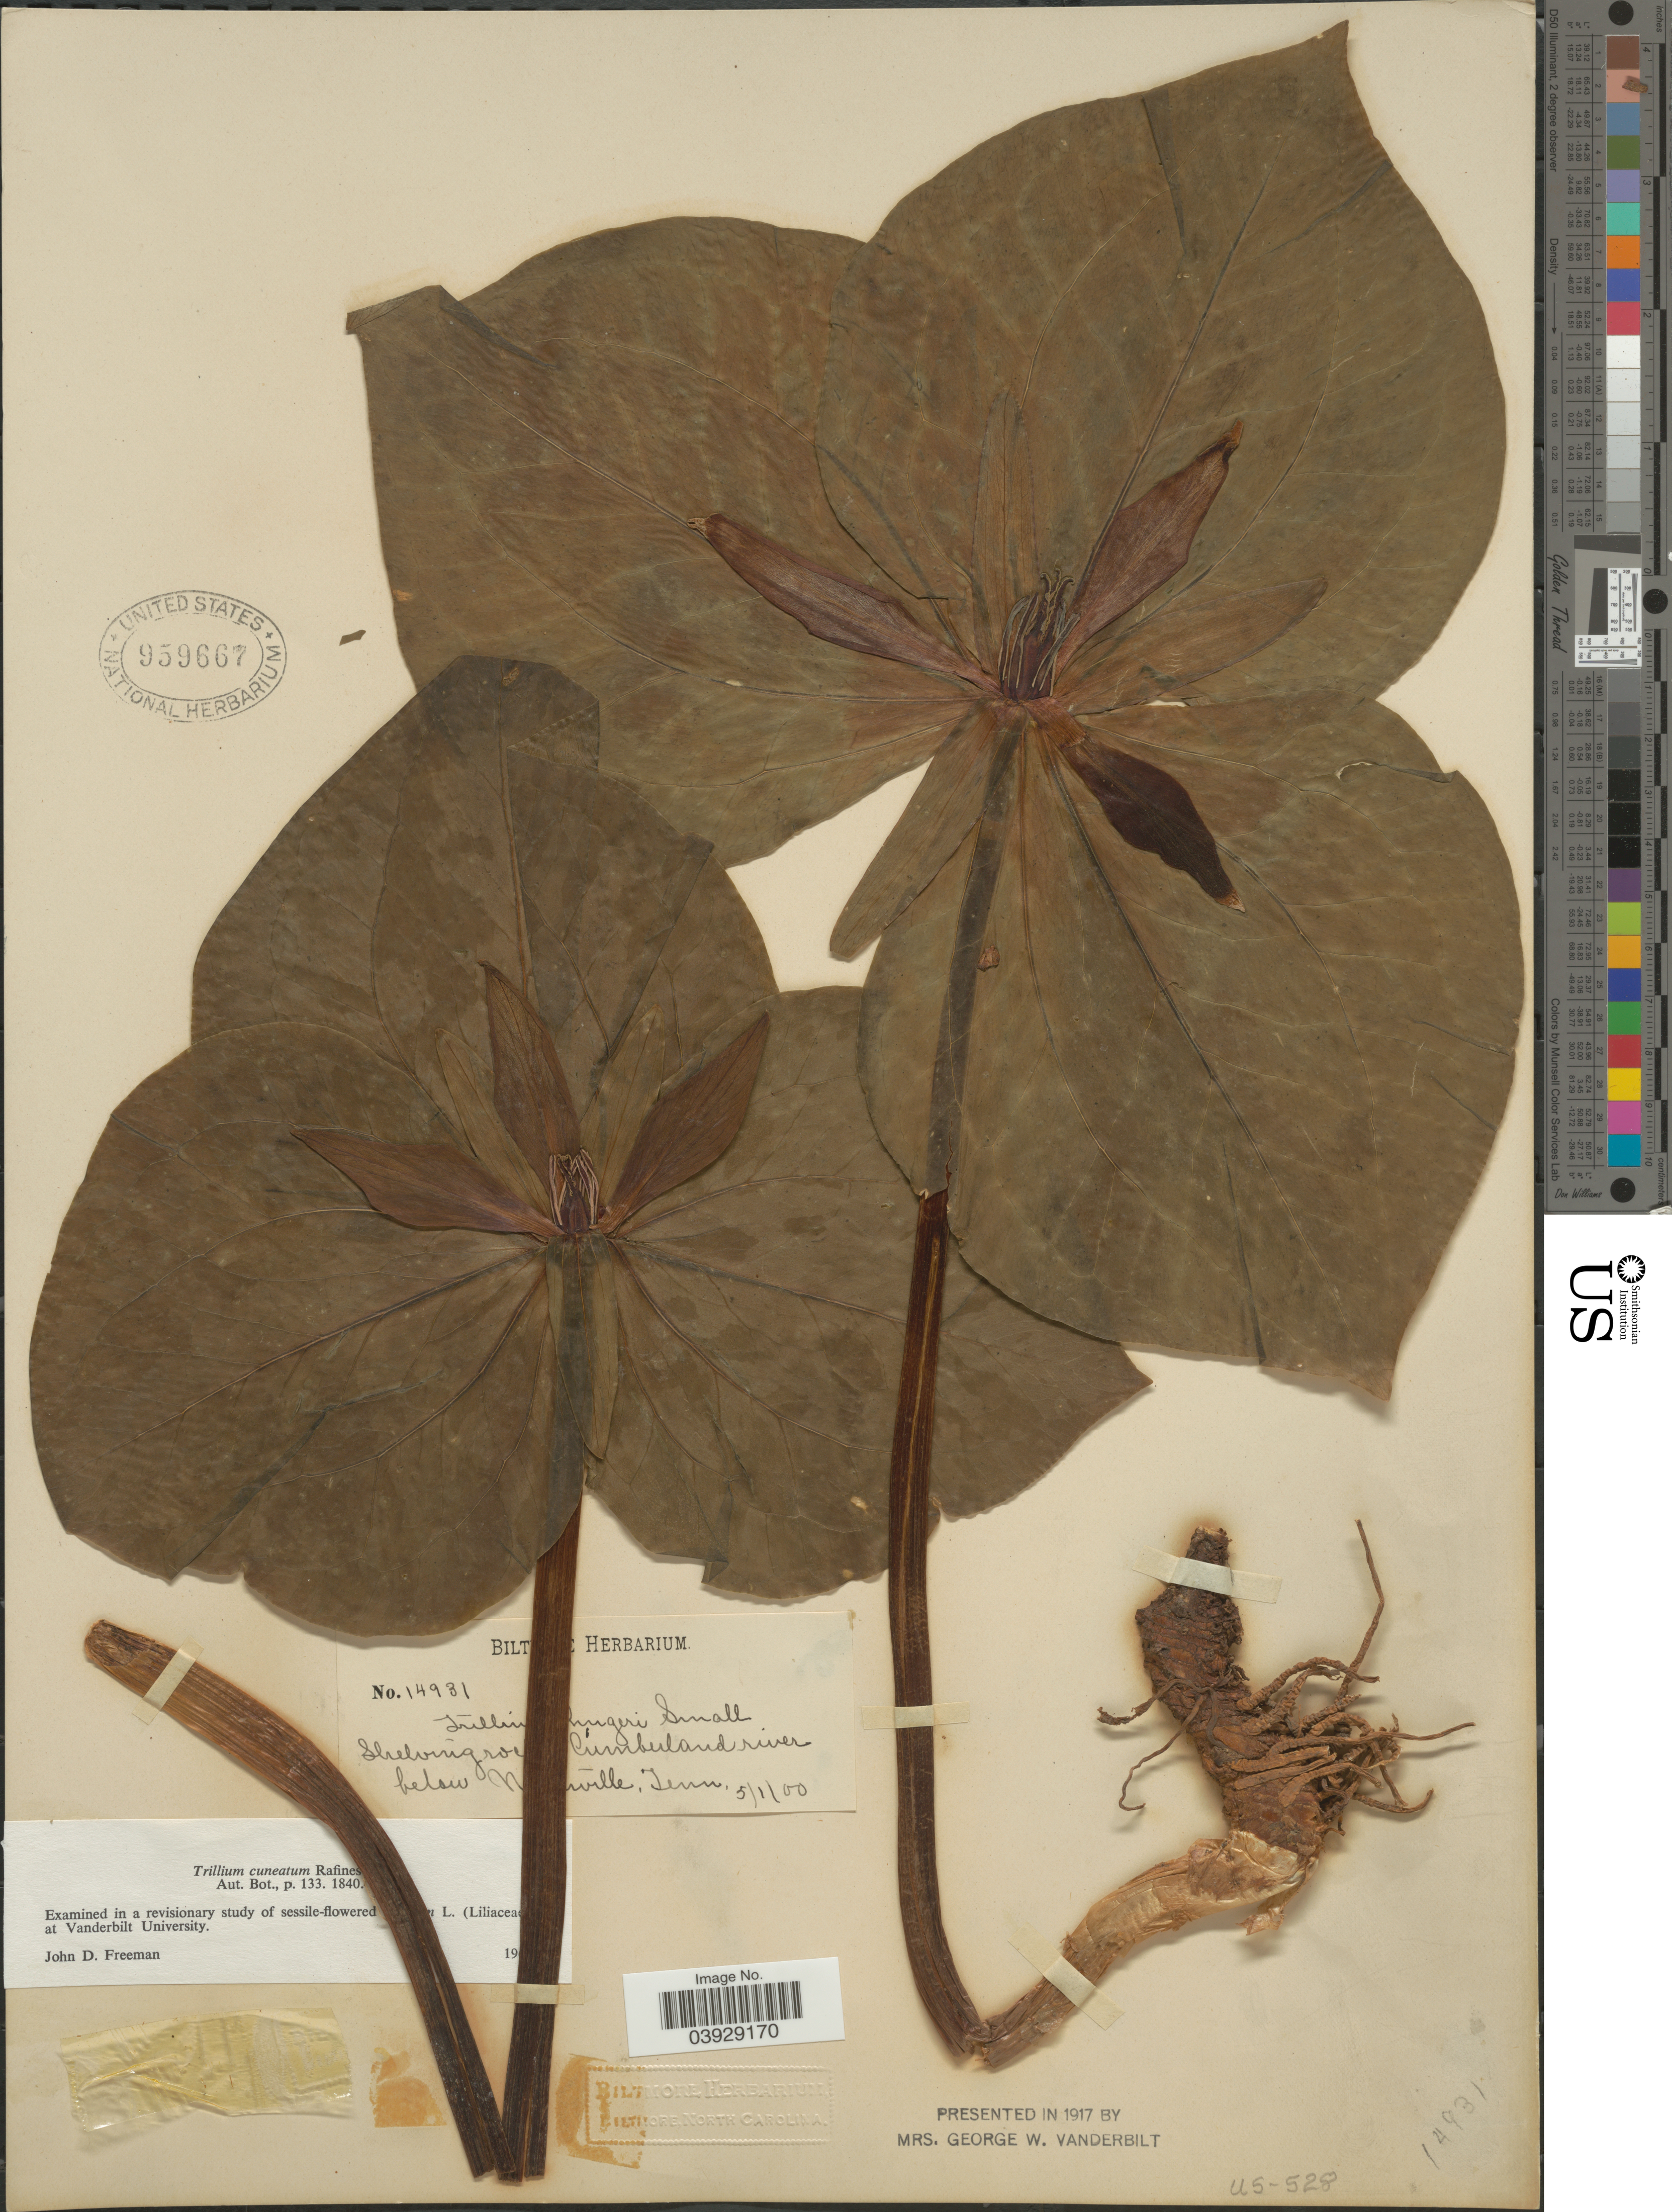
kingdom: Plantae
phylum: Tracheophyta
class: Liliopsida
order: Liliales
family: Melanthiaceae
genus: Trillium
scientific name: Trillium cuneatum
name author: Raf.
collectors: ex herb. Biltmore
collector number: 14931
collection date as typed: Transcribed d/m/y: 1/5/0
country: United States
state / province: Tennessee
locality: Shelving rock, Cumberland river below Nashville [interpreted].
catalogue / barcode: US 959667